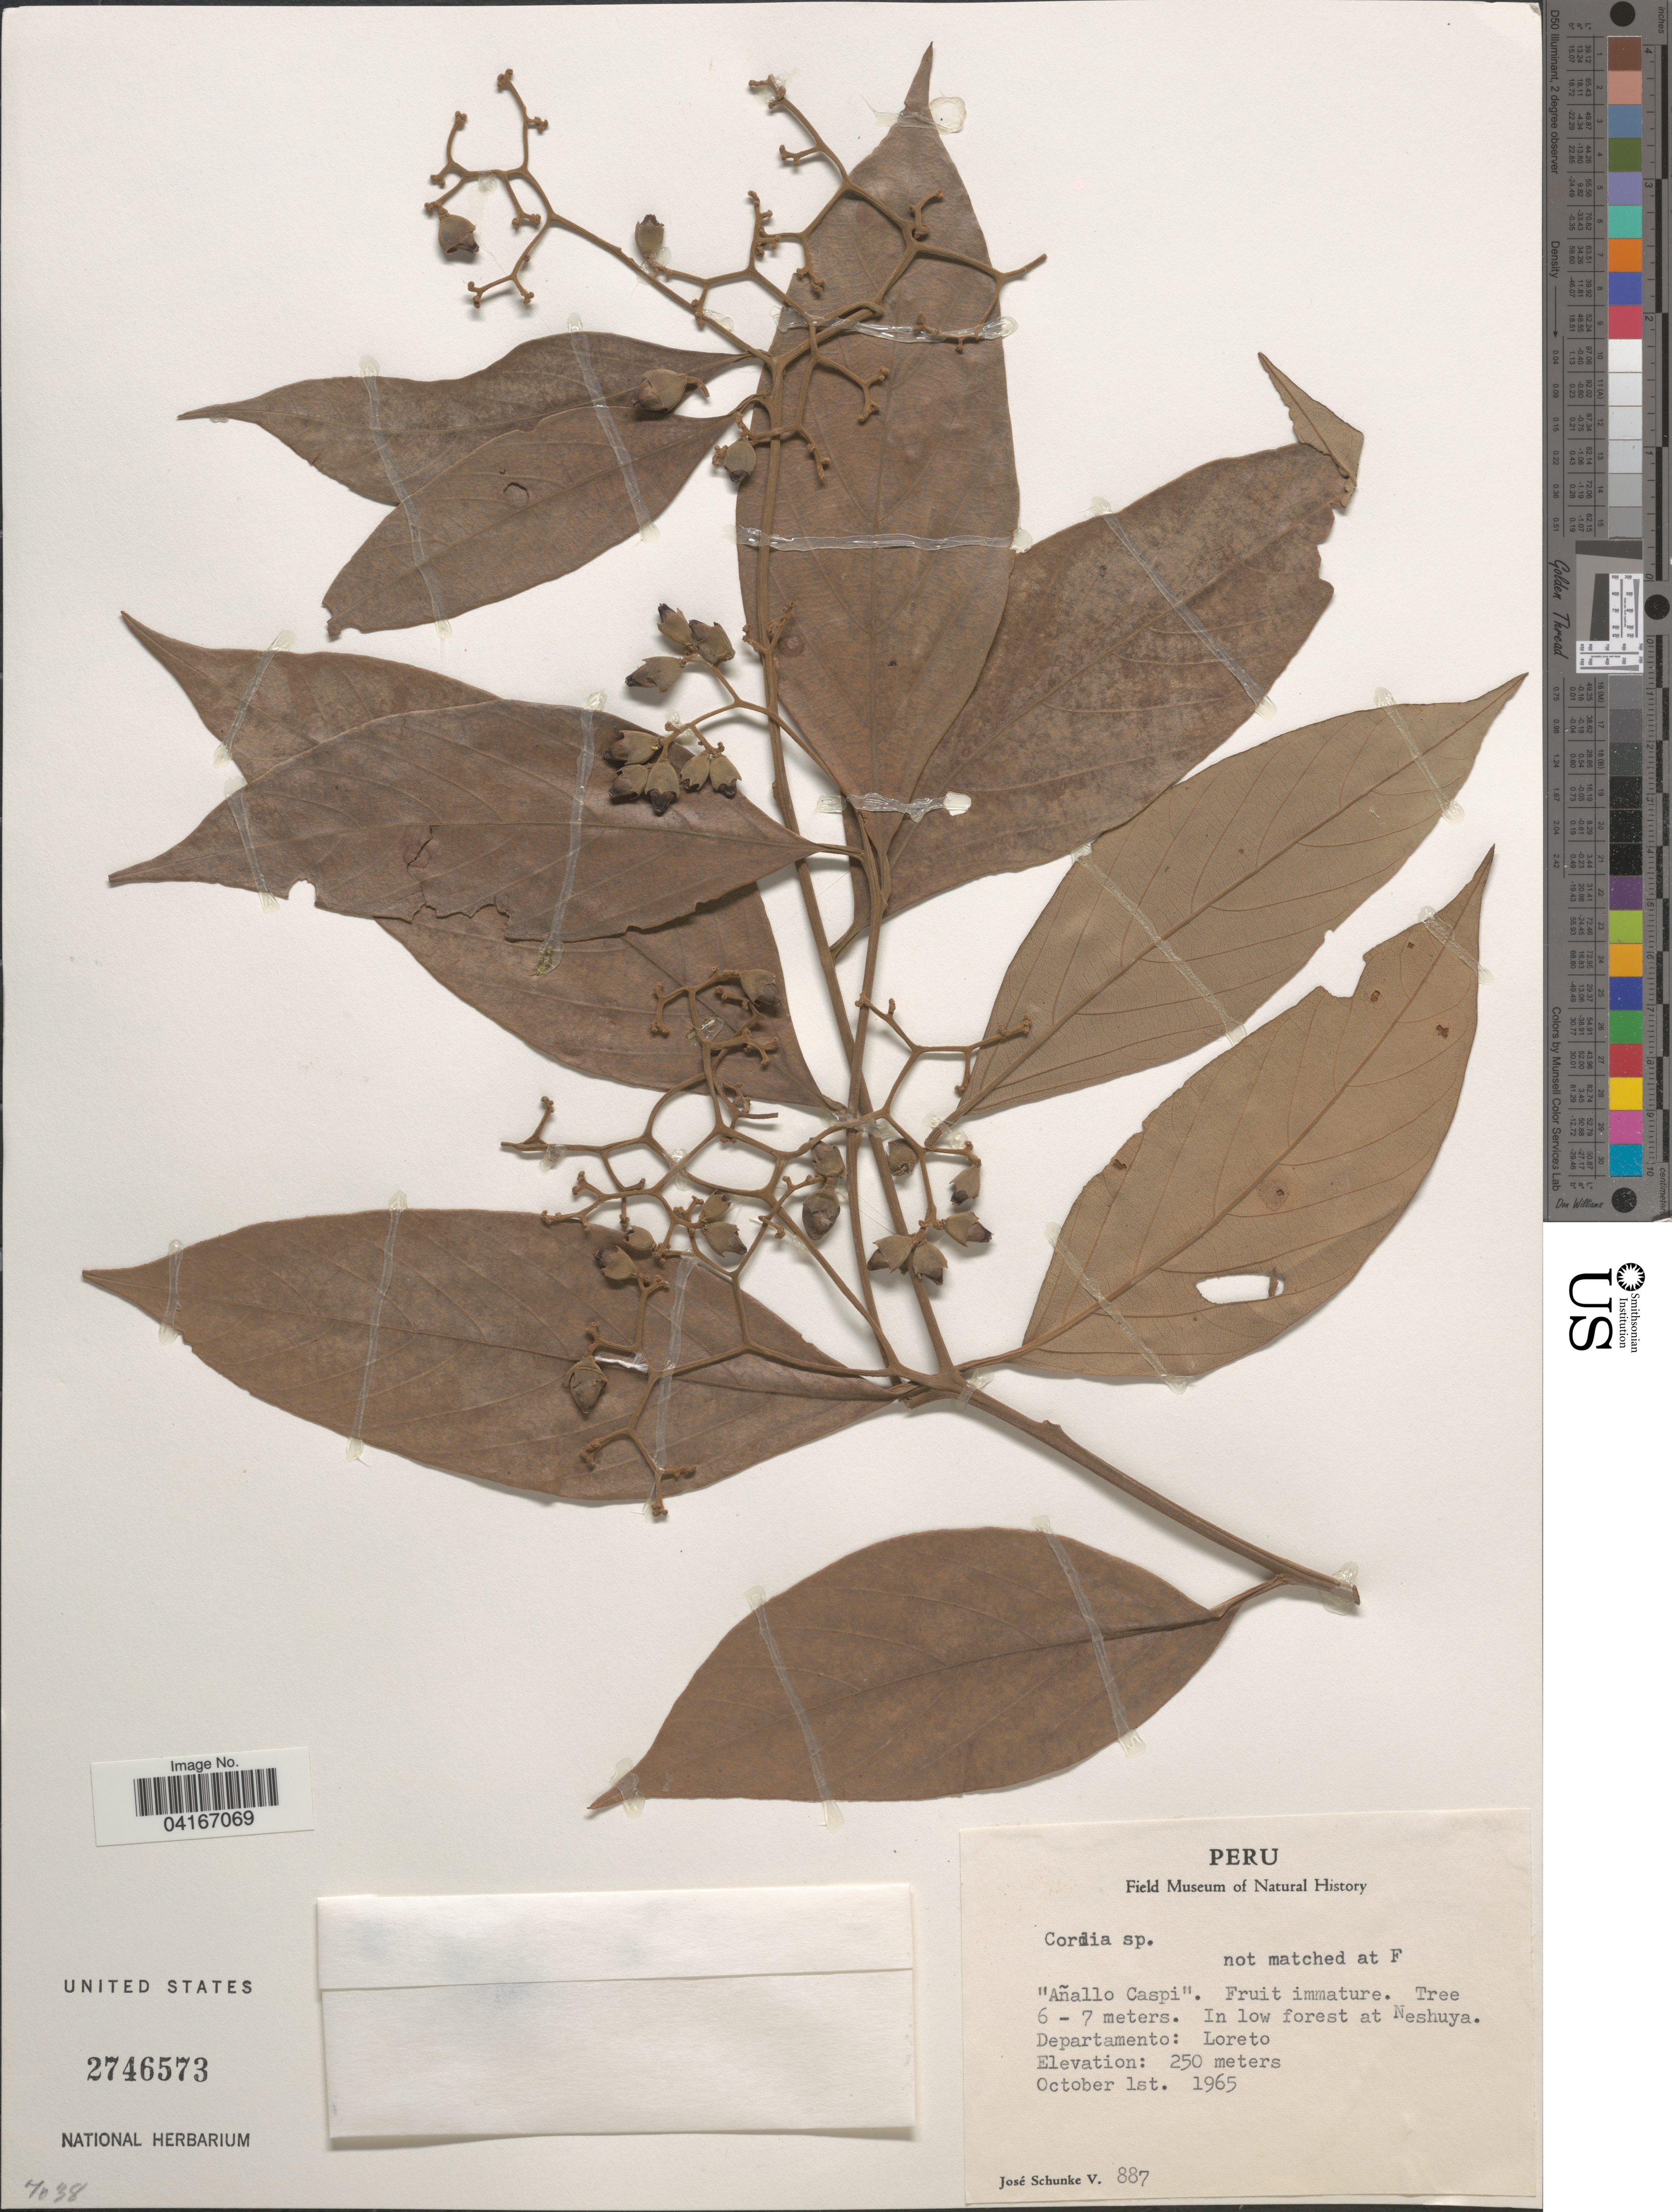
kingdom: Plantae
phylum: Tracheophyta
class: Magnoliopsida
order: Boraginales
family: Cordiaceae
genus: Cordia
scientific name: Cordia sp.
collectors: J. Schunke Vigo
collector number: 887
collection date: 1965-10-01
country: Peru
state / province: Loreto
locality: Añallo Caspi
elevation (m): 250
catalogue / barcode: US 2746573